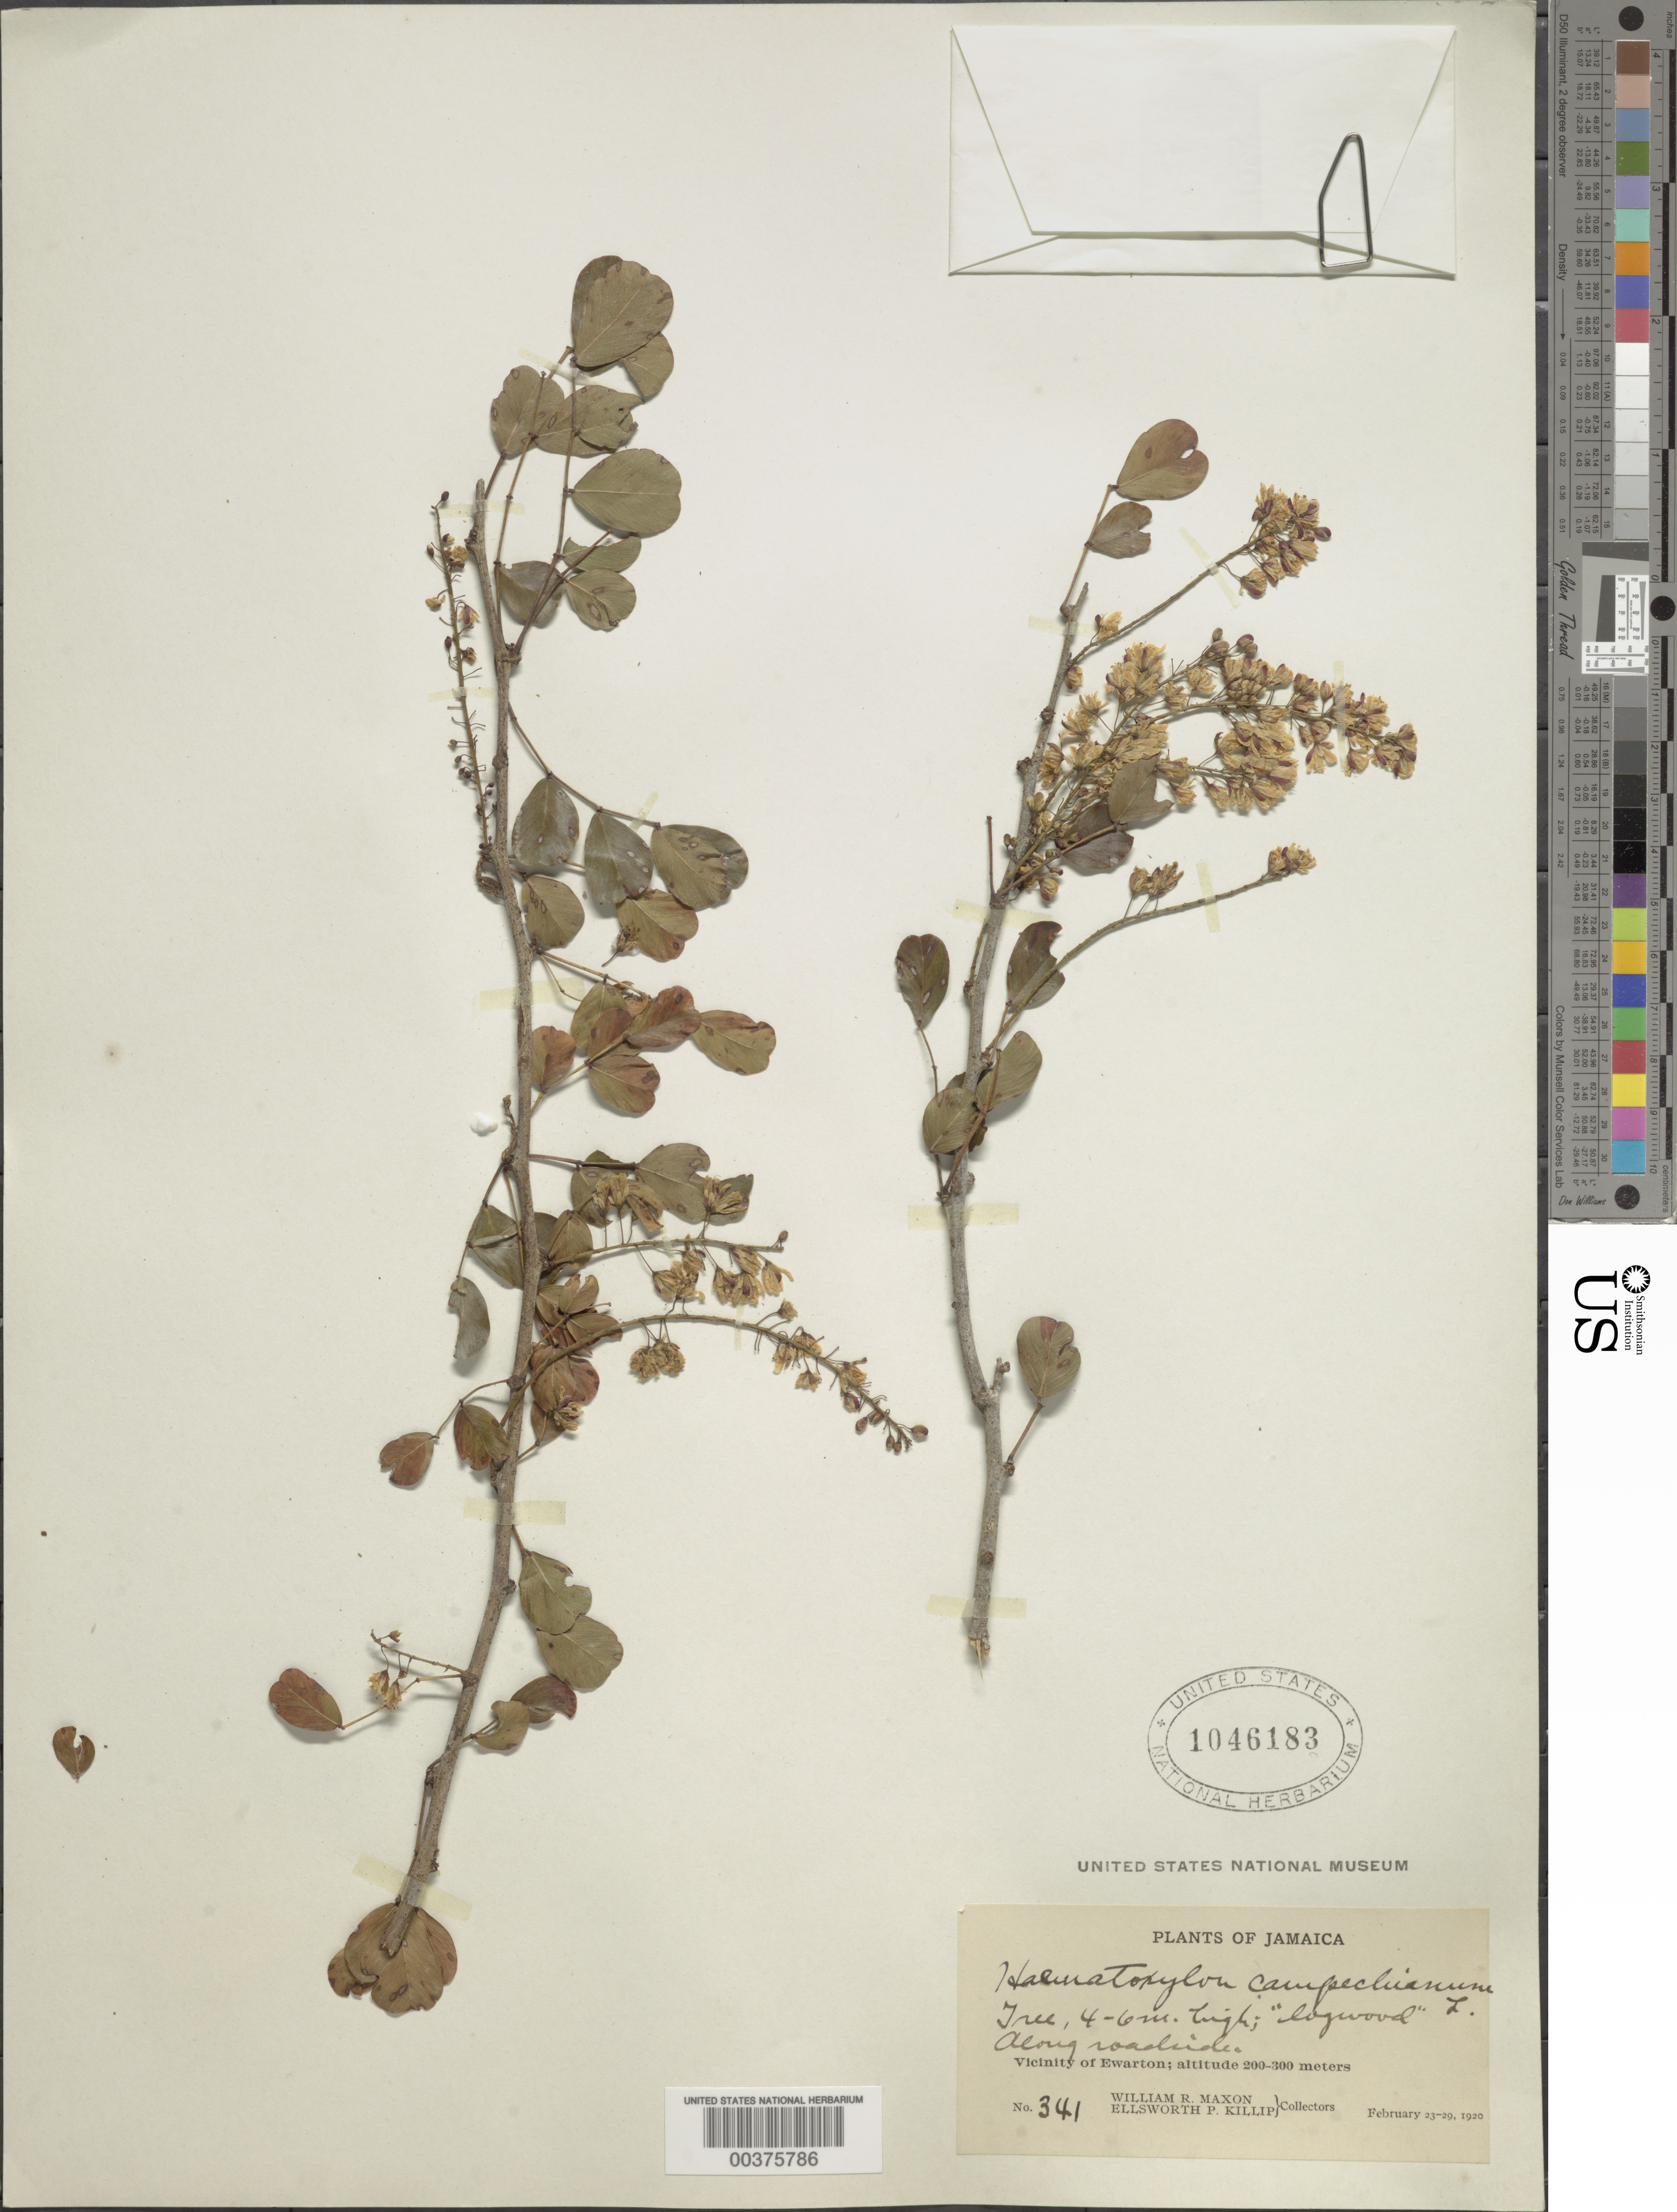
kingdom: Plantae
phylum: Tracheophyta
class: Magnoliopsida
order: Fabales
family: Fabaceae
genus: Haematoxylum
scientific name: Haematoxylum campechianum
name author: L.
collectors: W. R. Maxon & E. P. Killip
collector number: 341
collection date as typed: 23 Feb 1920 to 29 Feb 1920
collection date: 1920-02-23/1920-02-29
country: Jamaica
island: Greater Antilles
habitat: Along roadside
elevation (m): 200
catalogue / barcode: US 1046183